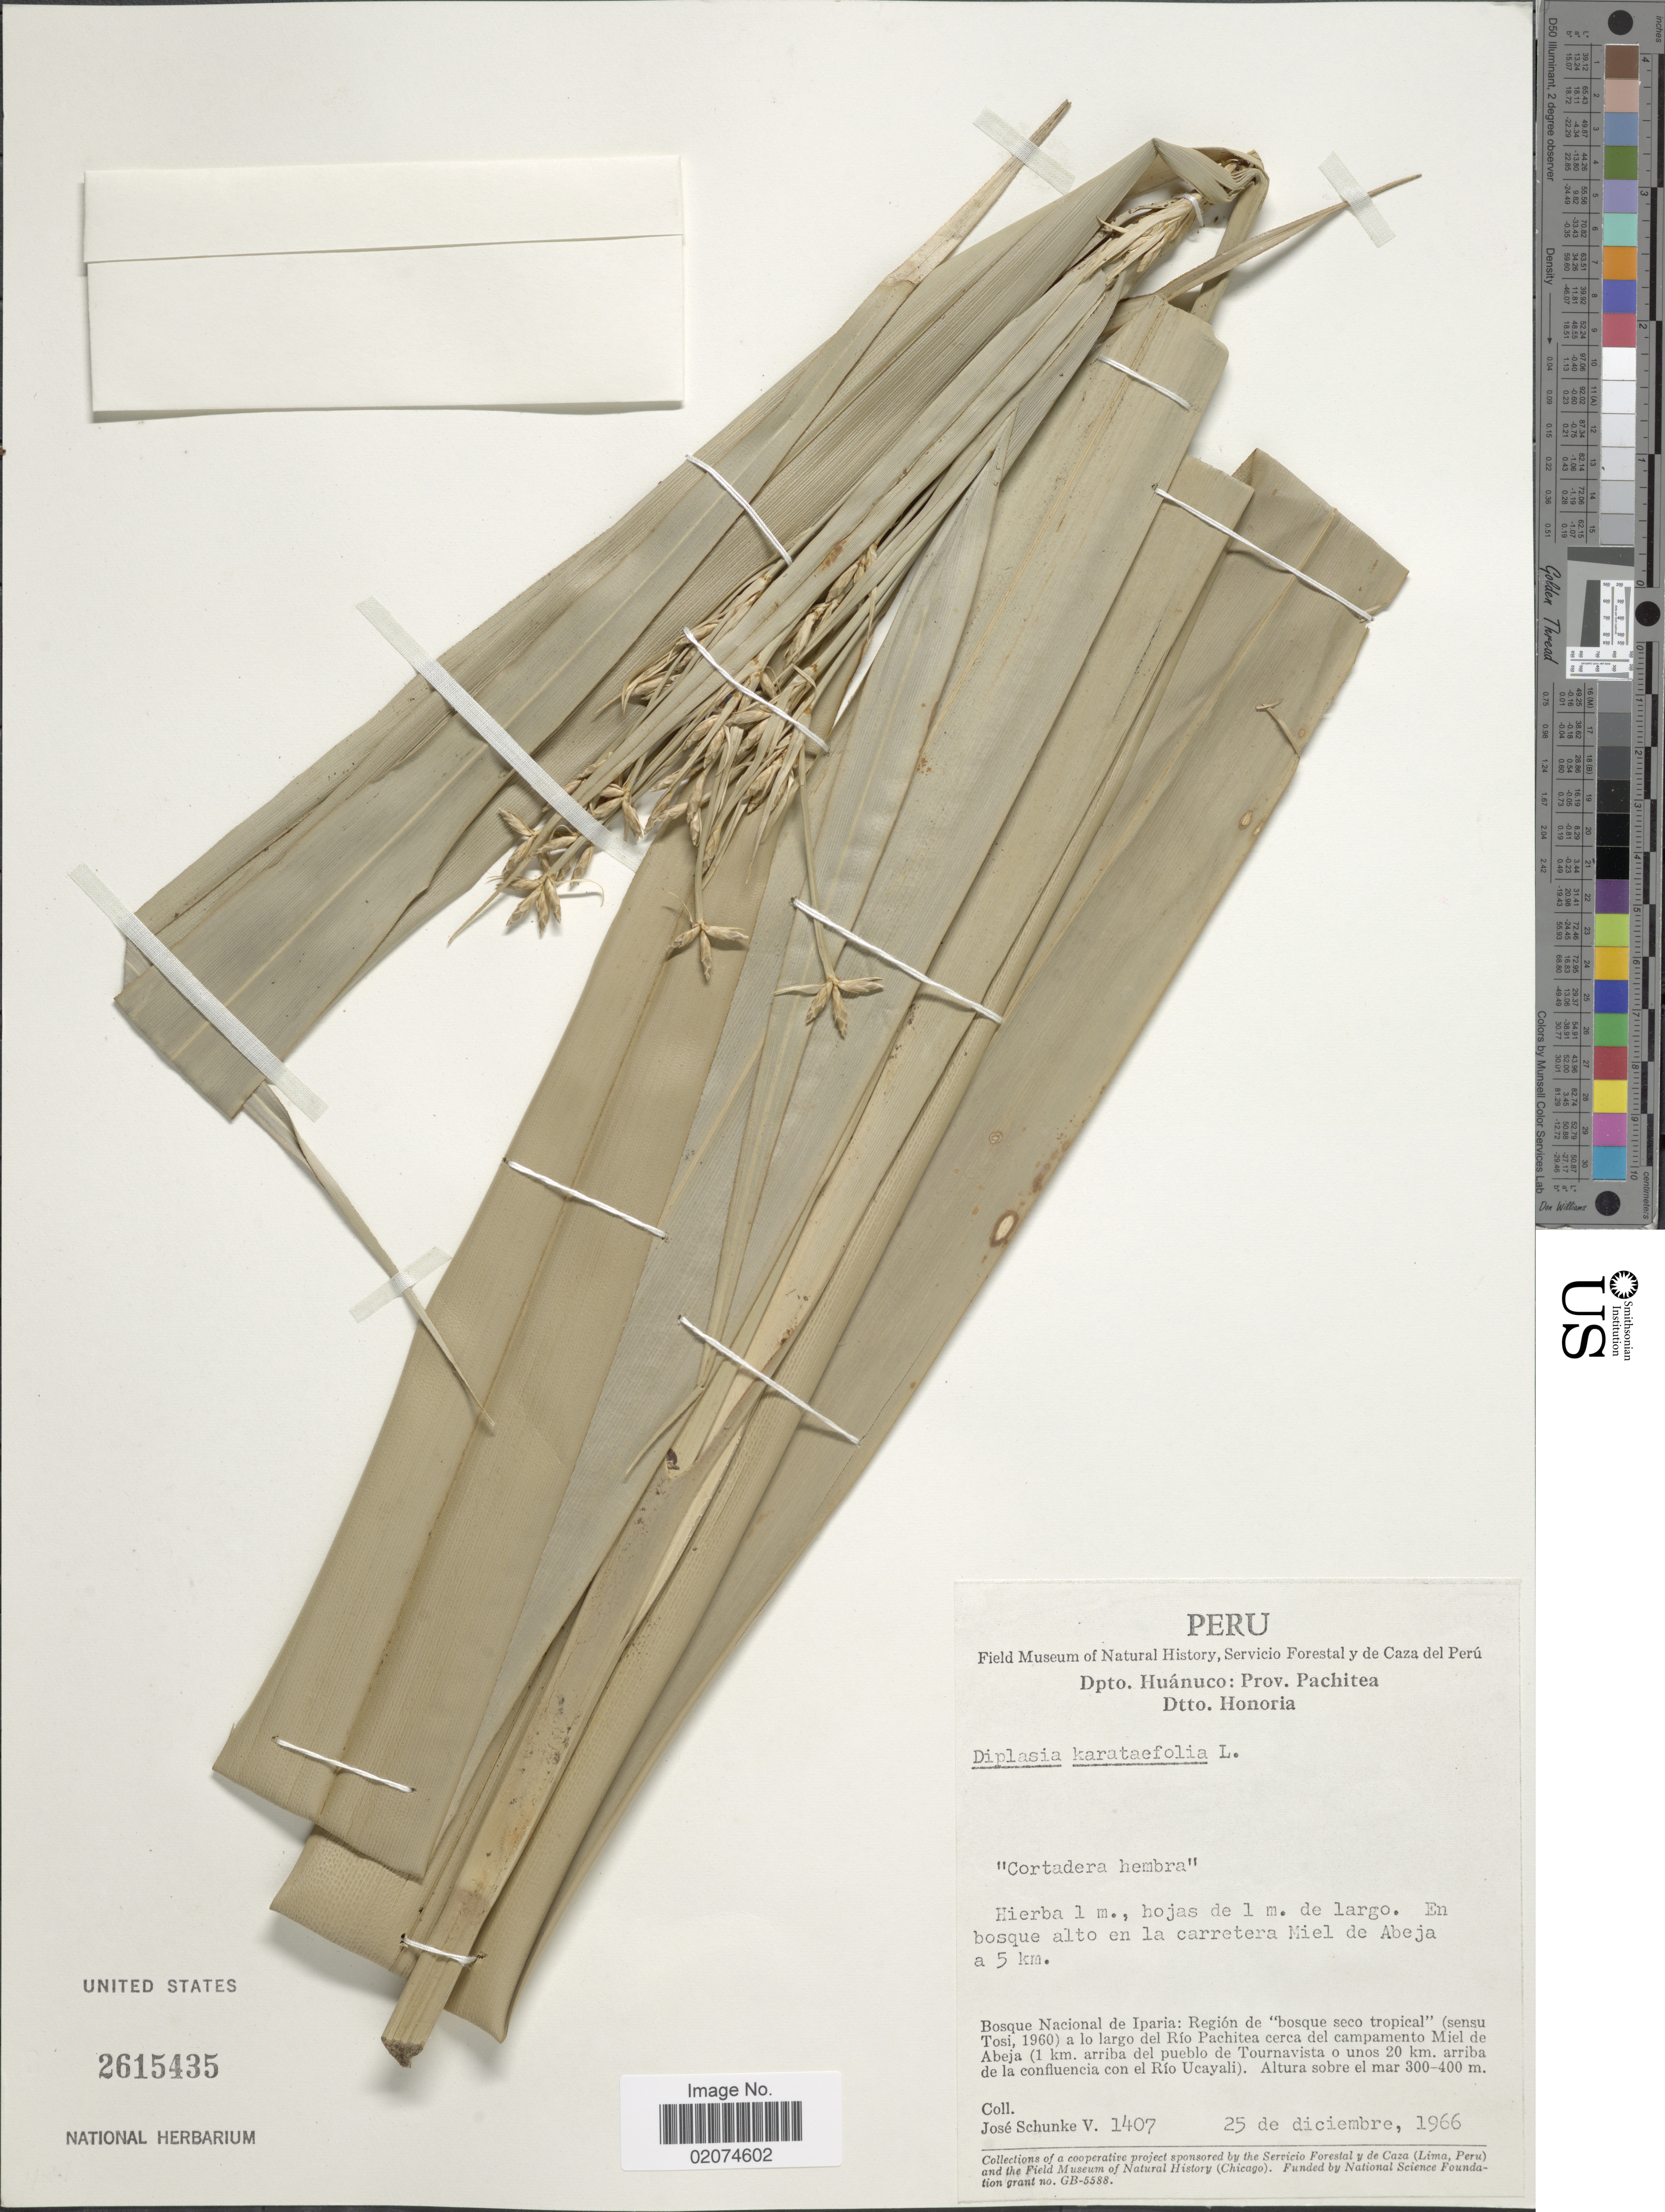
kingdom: Plantae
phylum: Tracheophyta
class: Liliopsida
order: Poales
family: Cyperaceae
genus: Diplasia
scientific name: Diplasia karatifolia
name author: Rich.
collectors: J. Schunke Vigo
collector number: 1407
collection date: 1966-12-25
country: Peru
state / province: Huánuco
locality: Dpto.Huanuco: Prov. Pachitea, Dtto. Honoria. Bosque Nacional de Iparia: Region de "bosque seco tropical" (sensu Tosi, 1960) a lo lardgo del Rio Pachitea cerca del camapamento Miel de Abeja (1 km. arriba del puebla de Tournavista o unos 20 k. arriba de la confluencia con el Rio Ucayali).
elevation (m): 300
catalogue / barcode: US 2615435